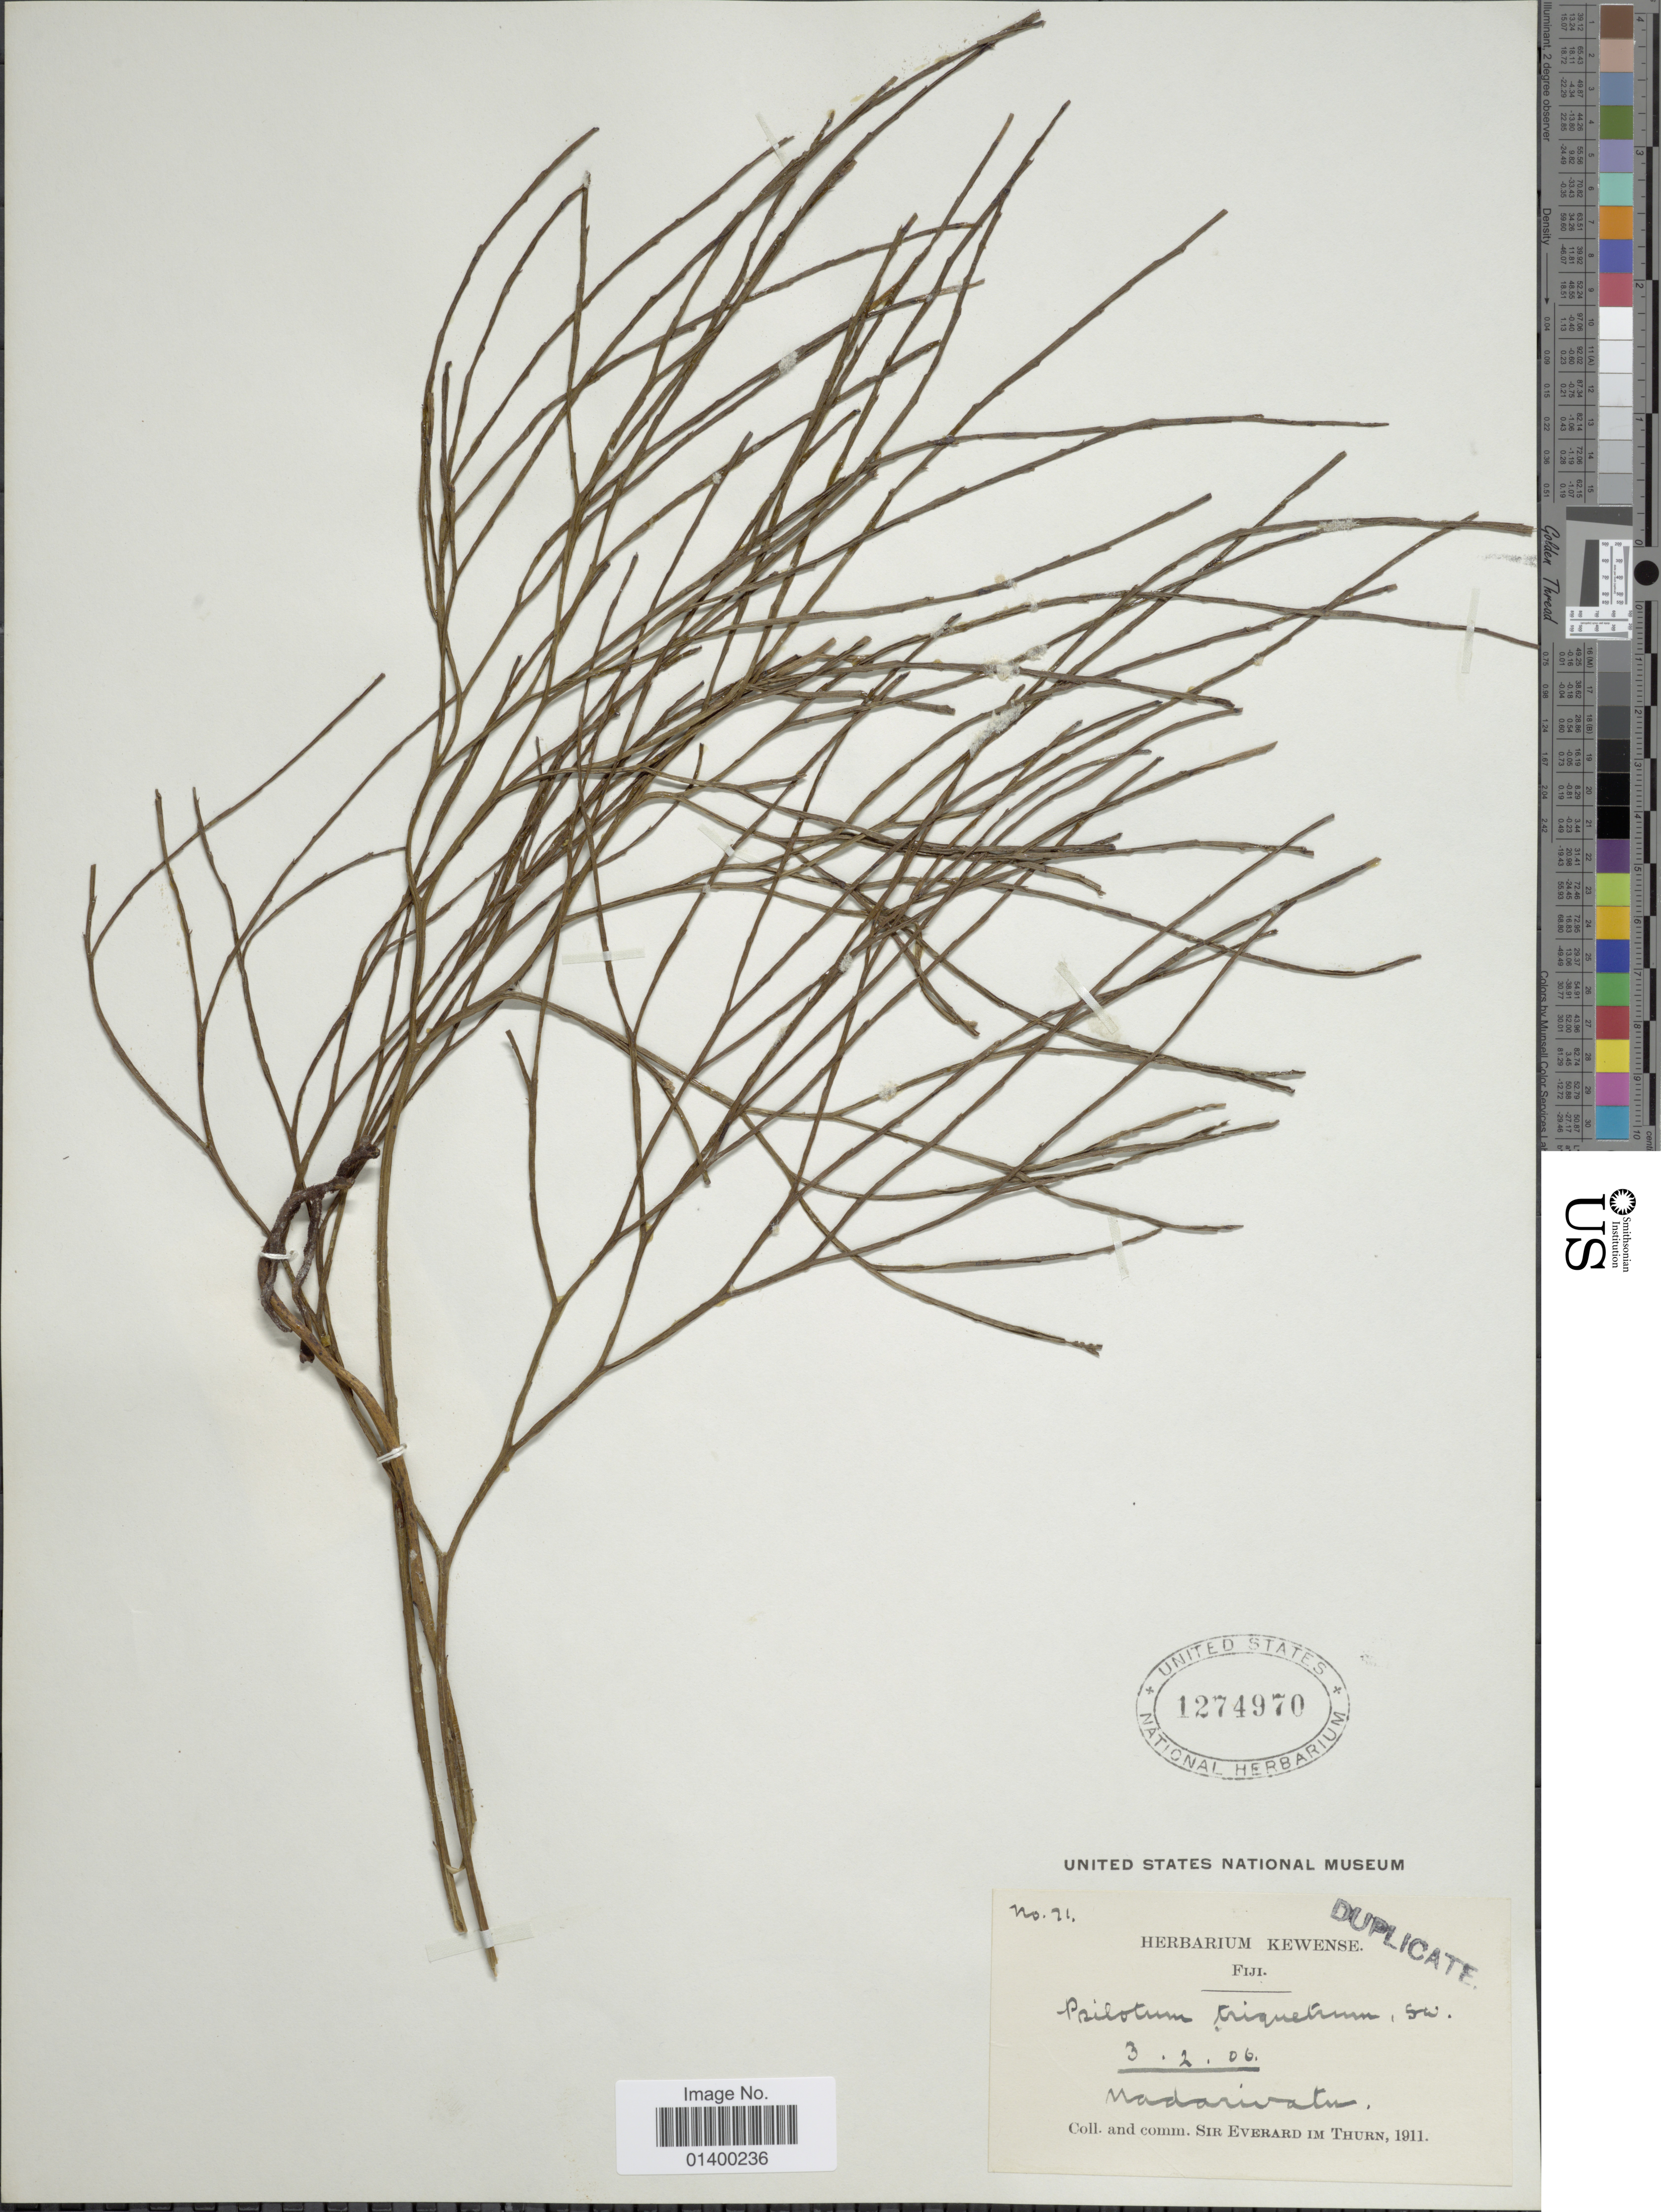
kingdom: Plantae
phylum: Tracheophyta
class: Polypodiopsida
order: Psilotales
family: Psilotaceae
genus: Psilotum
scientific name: Psilotum nudum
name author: (L.) P. Beauv.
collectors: Everard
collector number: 71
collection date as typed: Transcribed d/m/y: 3/2/6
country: Fiji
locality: Nadarivatu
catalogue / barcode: US 1274970